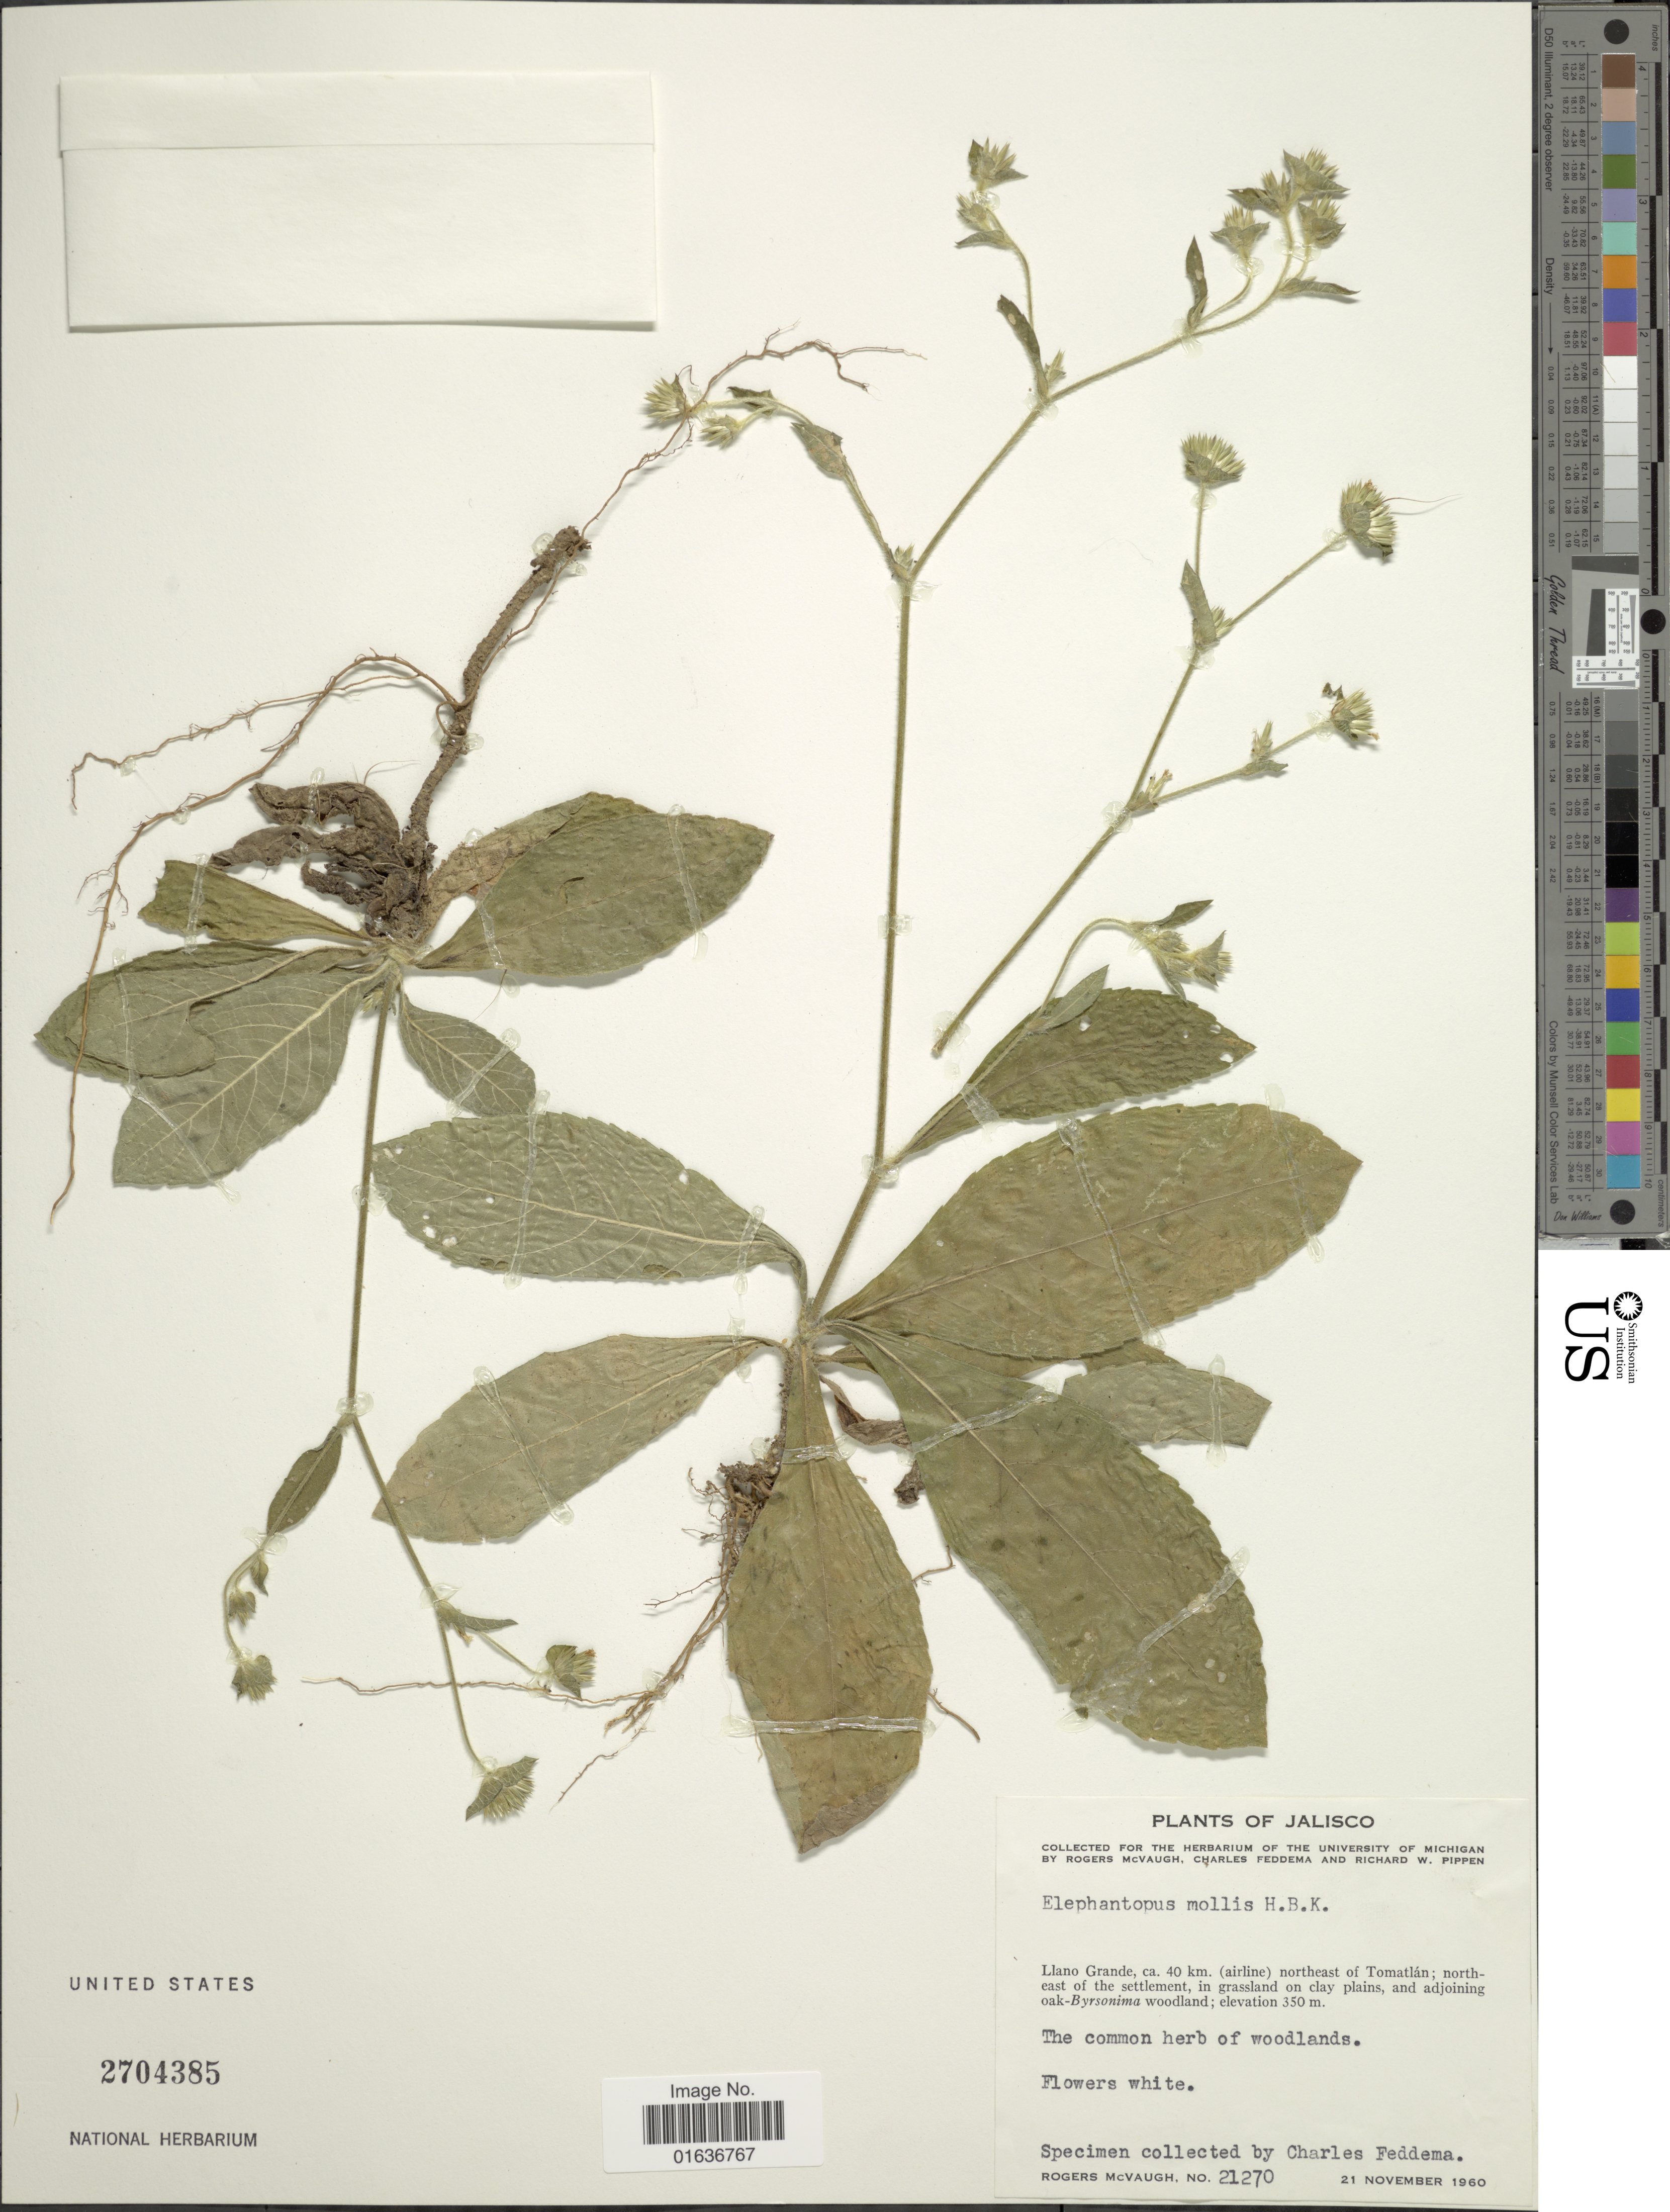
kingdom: Plantae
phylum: Tracheophyta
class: Magnoliopsida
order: Asterales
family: Asteraceae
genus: Elephantopus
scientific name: Elephantopus mollis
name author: Kunth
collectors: C. Feddema & R. McVaugh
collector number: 21270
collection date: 1960-11-21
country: Mexico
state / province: Jalisco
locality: Llano Grande, ca. 40 km. (airline) northeast of Tomatlan: norteast of the settlement, in grassland on clay plains, and adjoining oak-Byrsonima woodland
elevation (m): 350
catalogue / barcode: US 2704385